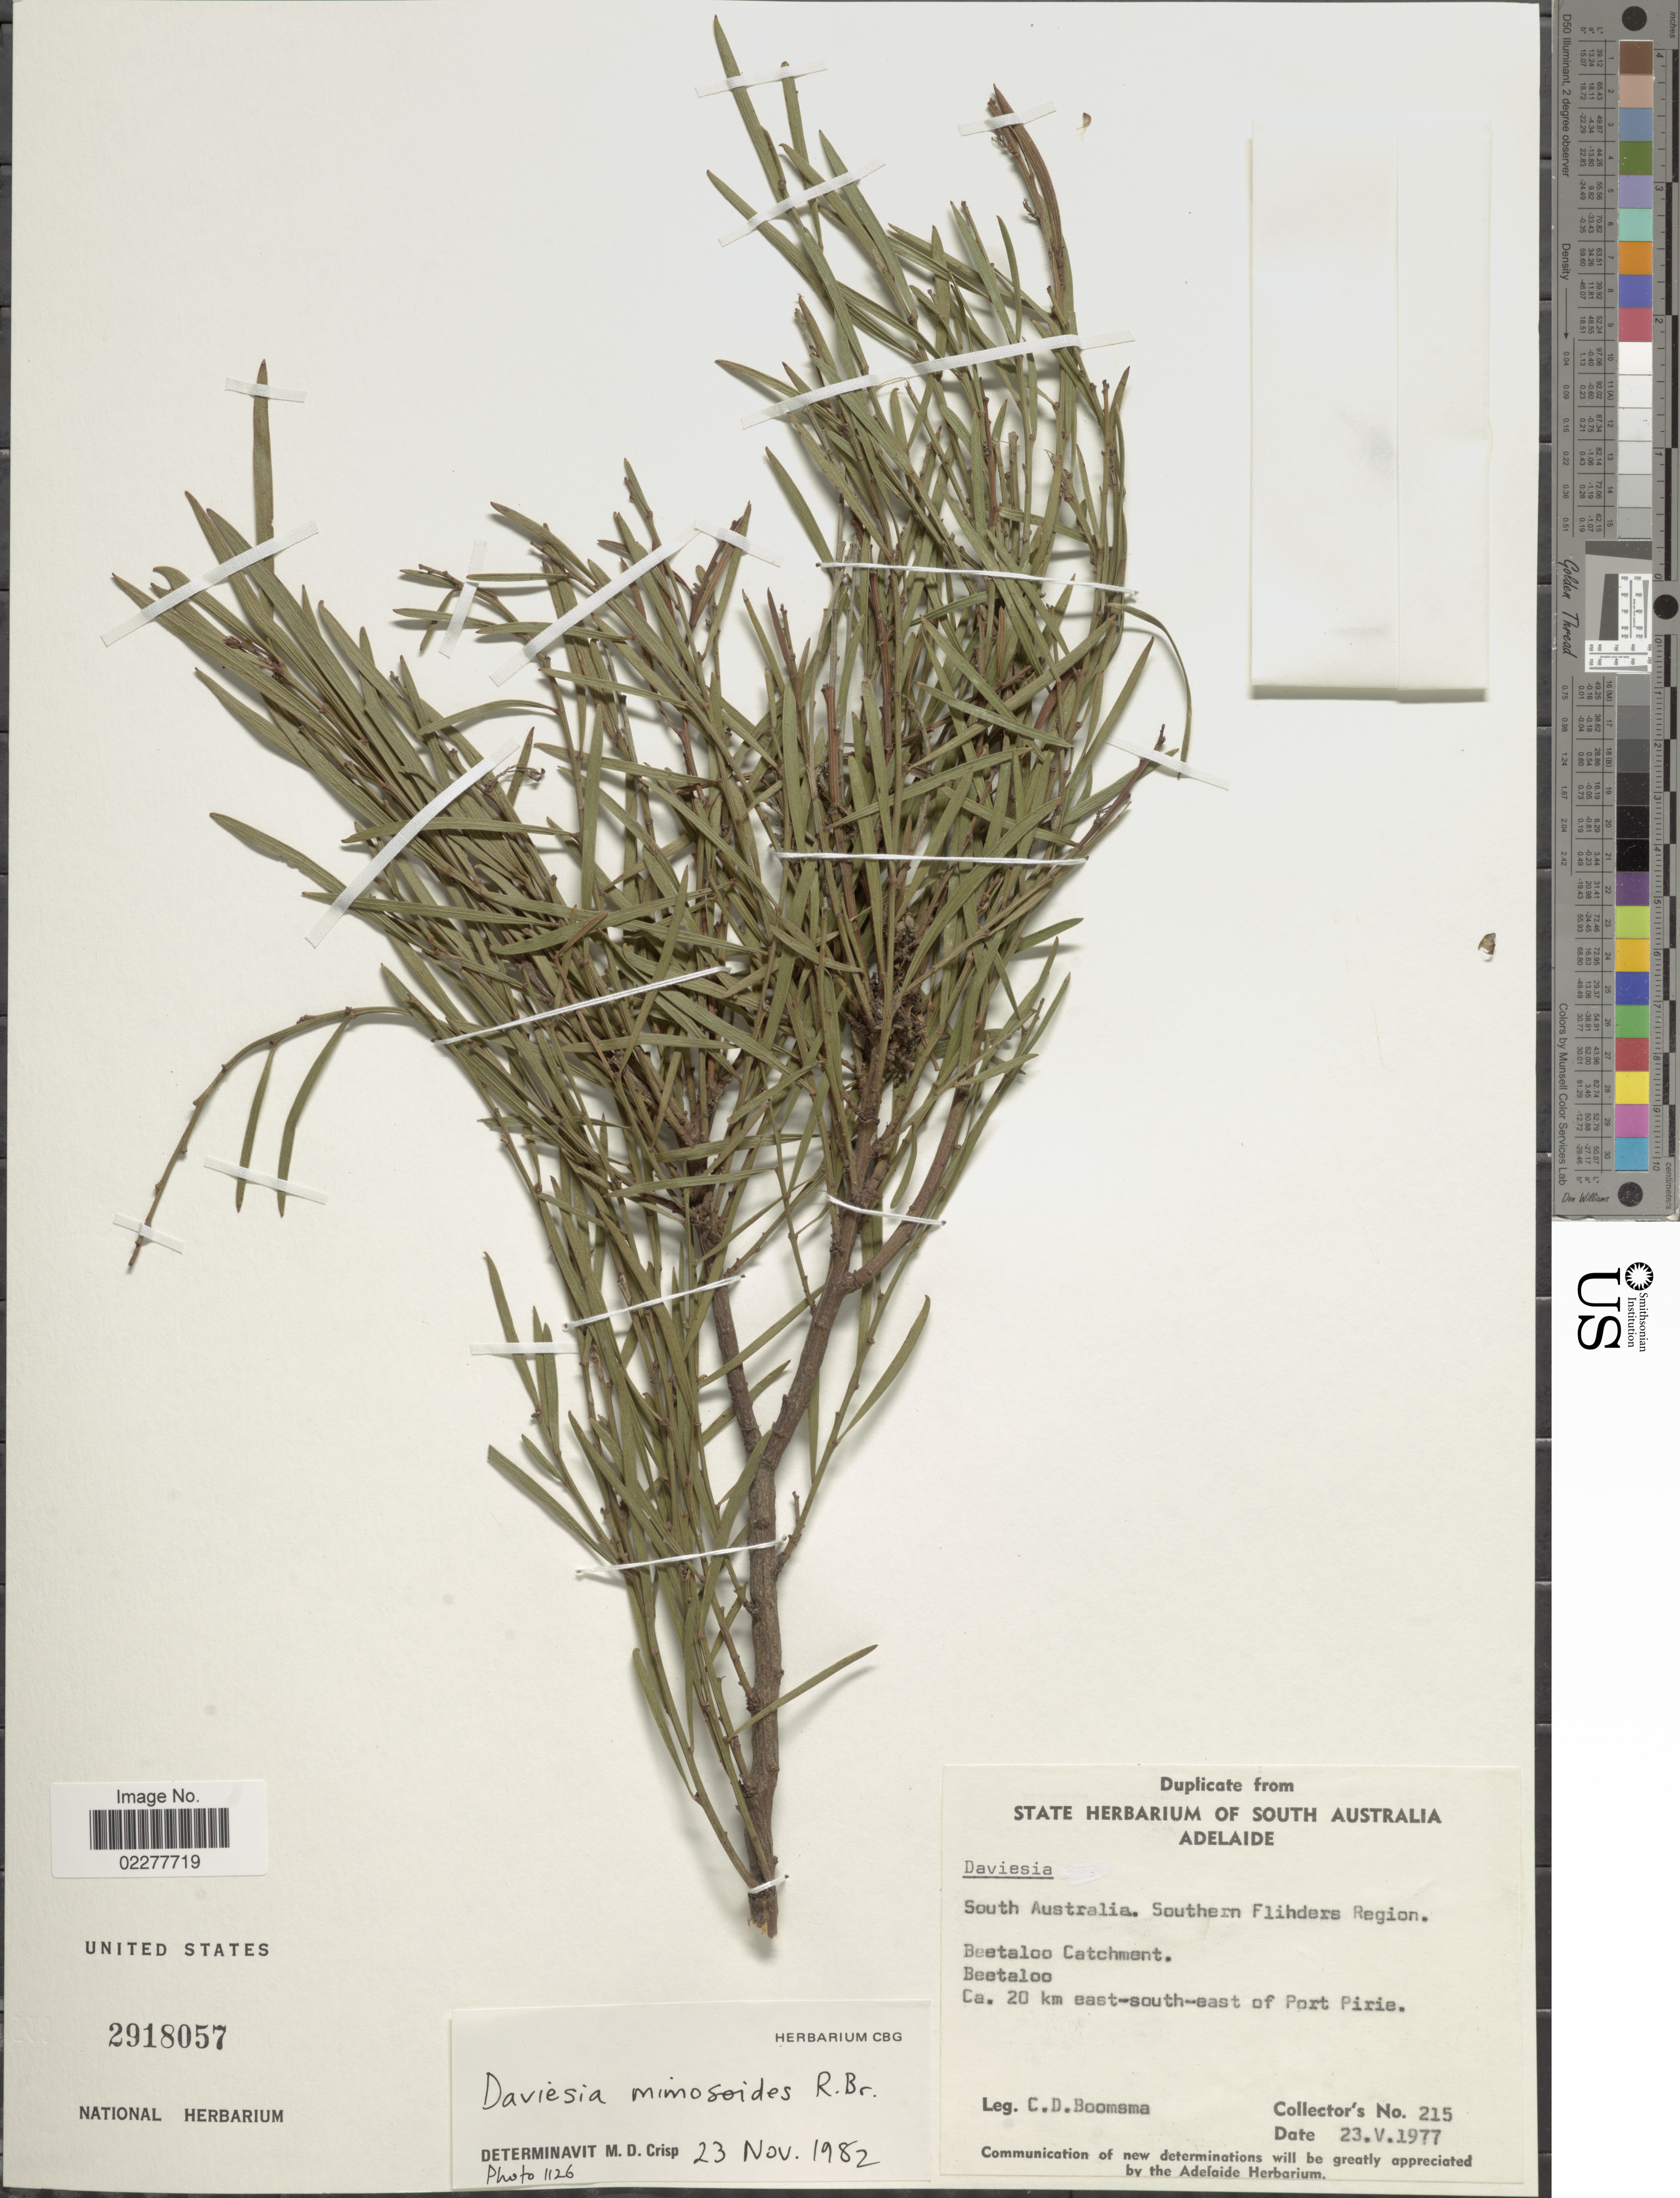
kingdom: Plantae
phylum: Tracheophyta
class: Magnoliopsida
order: Fabales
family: Fabaceae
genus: Daviesia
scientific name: Daviesia mimosoides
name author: R. Br.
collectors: C. Boomsma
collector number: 215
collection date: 1977-05-23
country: Australia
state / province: South Australia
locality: Southern Flihders Region. Beetaloo Catchment. Beetaloo. Ca. 20 km east-south-east of Port Pirie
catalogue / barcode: US 2918057